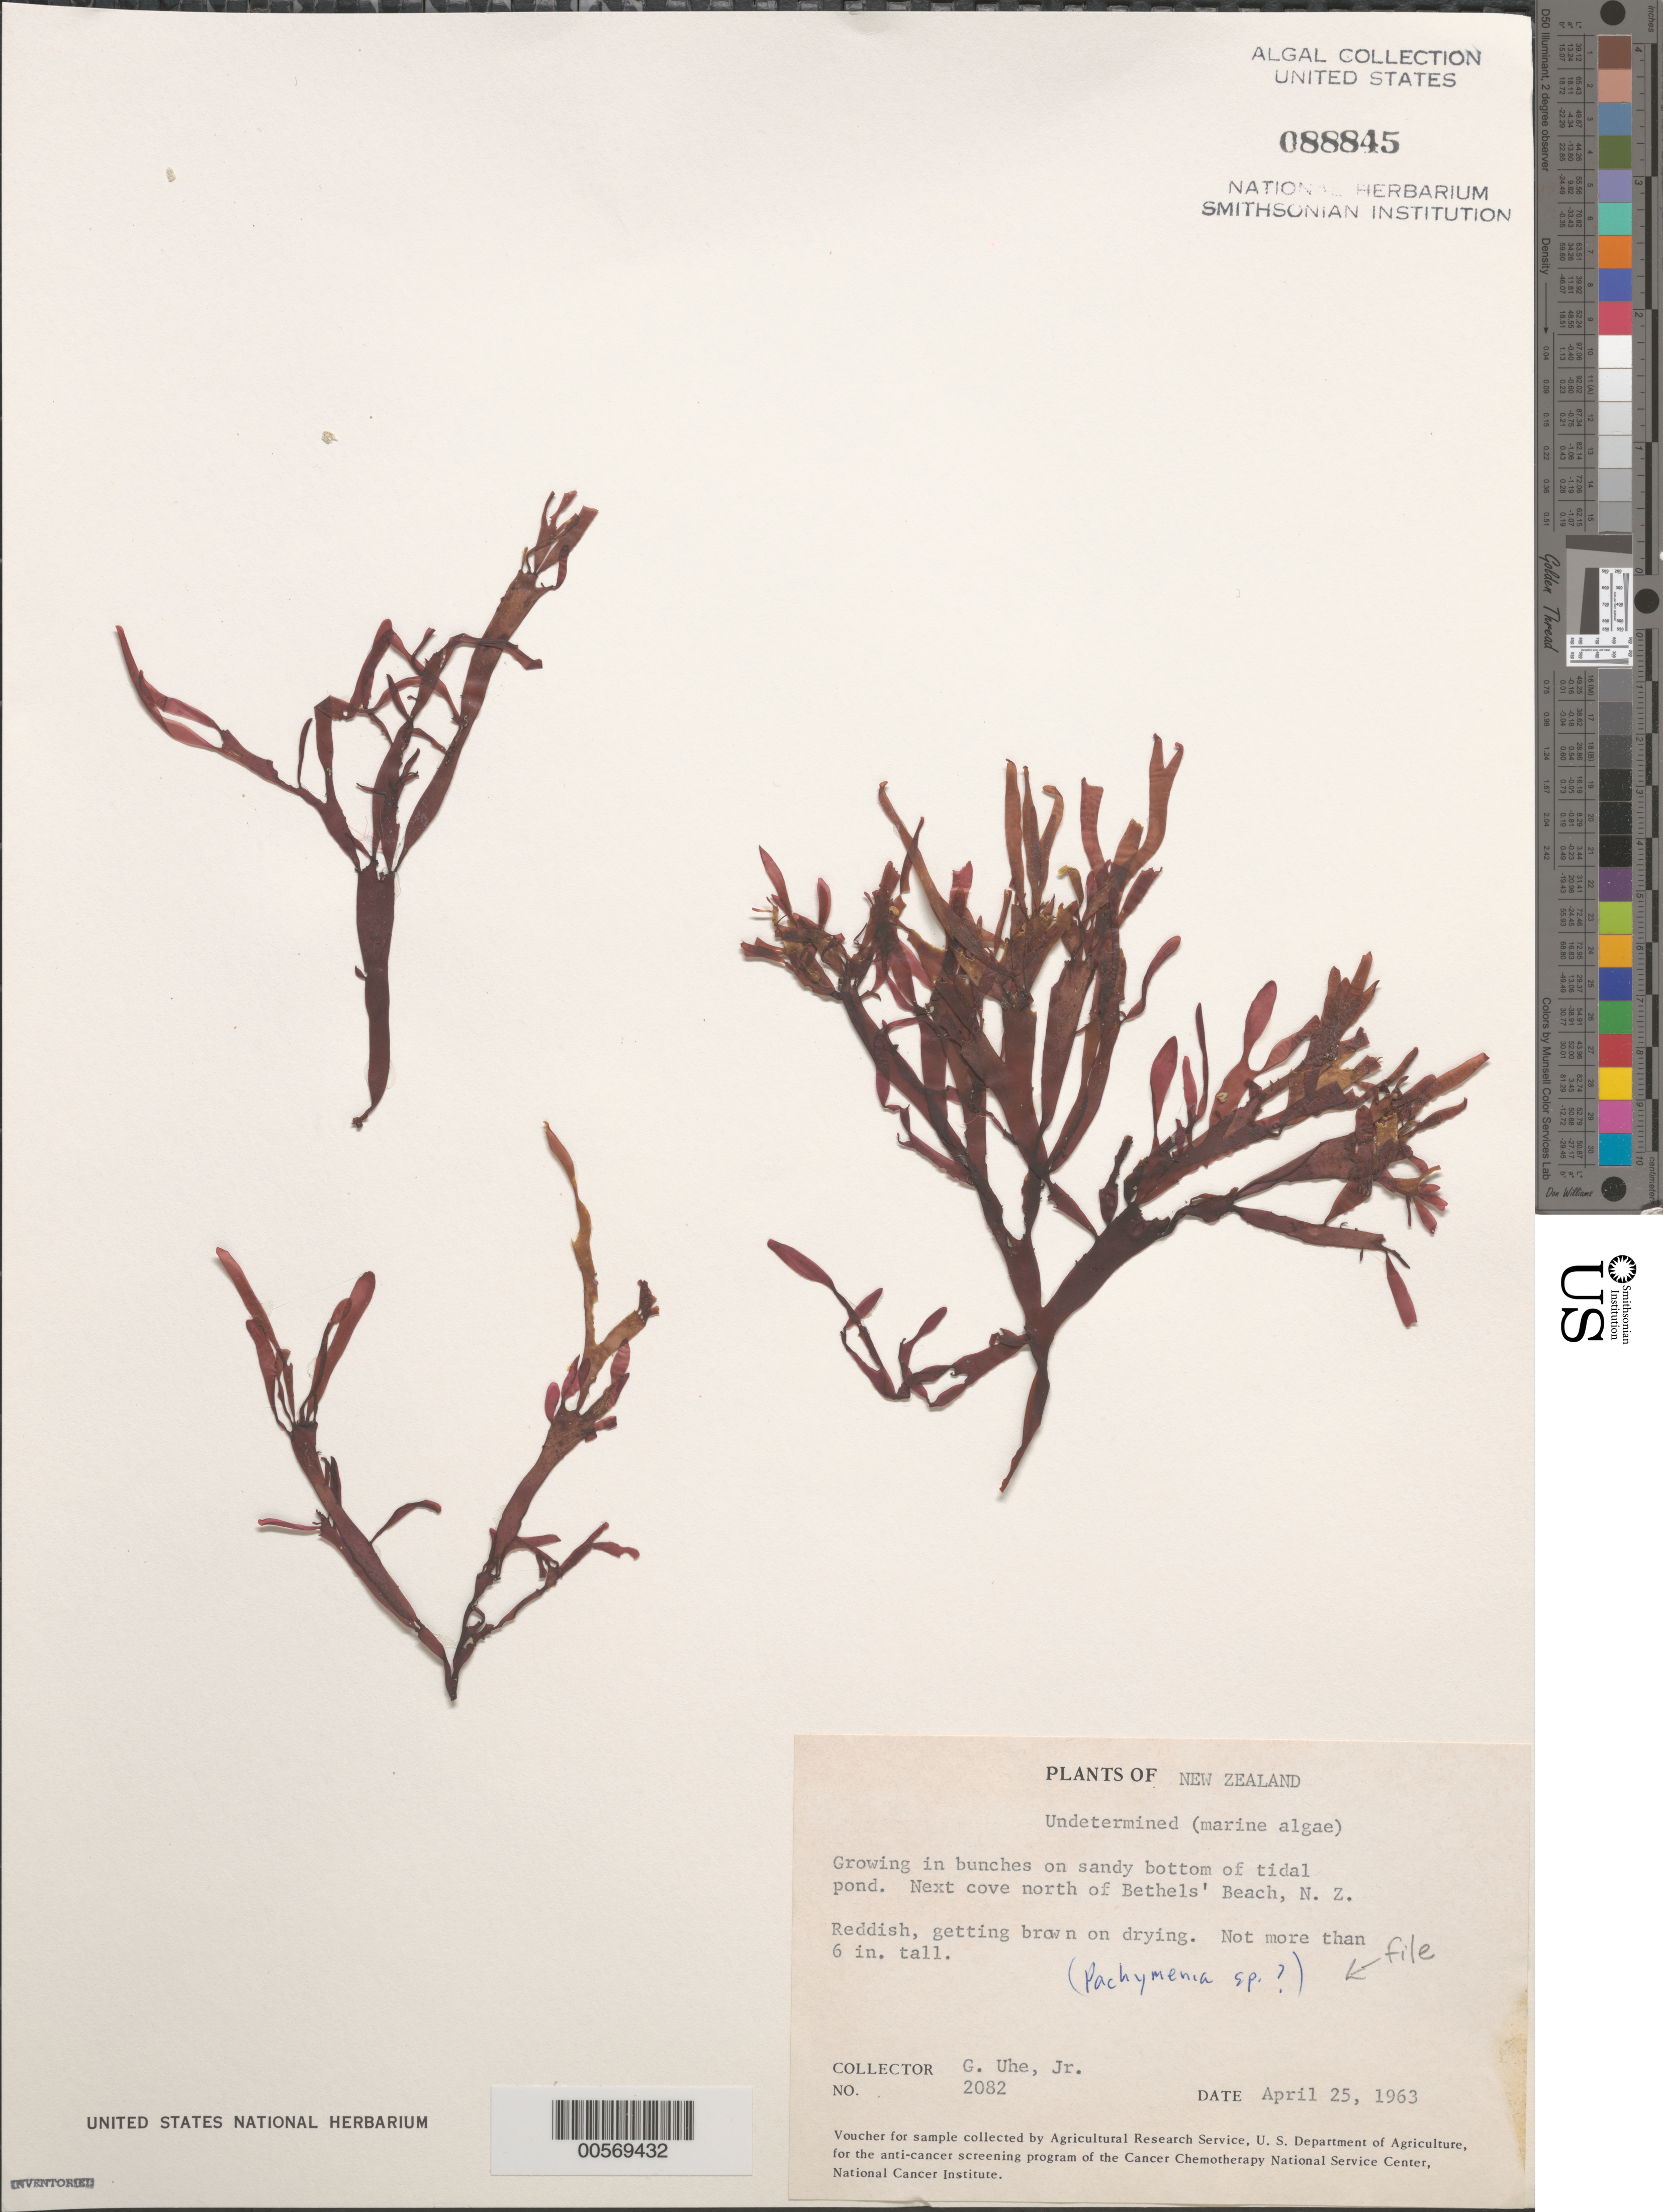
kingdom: Plantae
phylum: Rhodophyta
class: Florideophyceae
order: Halymeniales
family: Halymeniaceae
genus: Pachymenia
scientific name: Pachymenia sp.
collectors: G. Uhe Jr.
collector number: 2082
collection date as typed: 25 Apr 1963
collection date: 1963-04-25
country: New Zealand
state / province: Auckland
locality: Cove north of bethels' beach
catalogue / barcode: US 88845